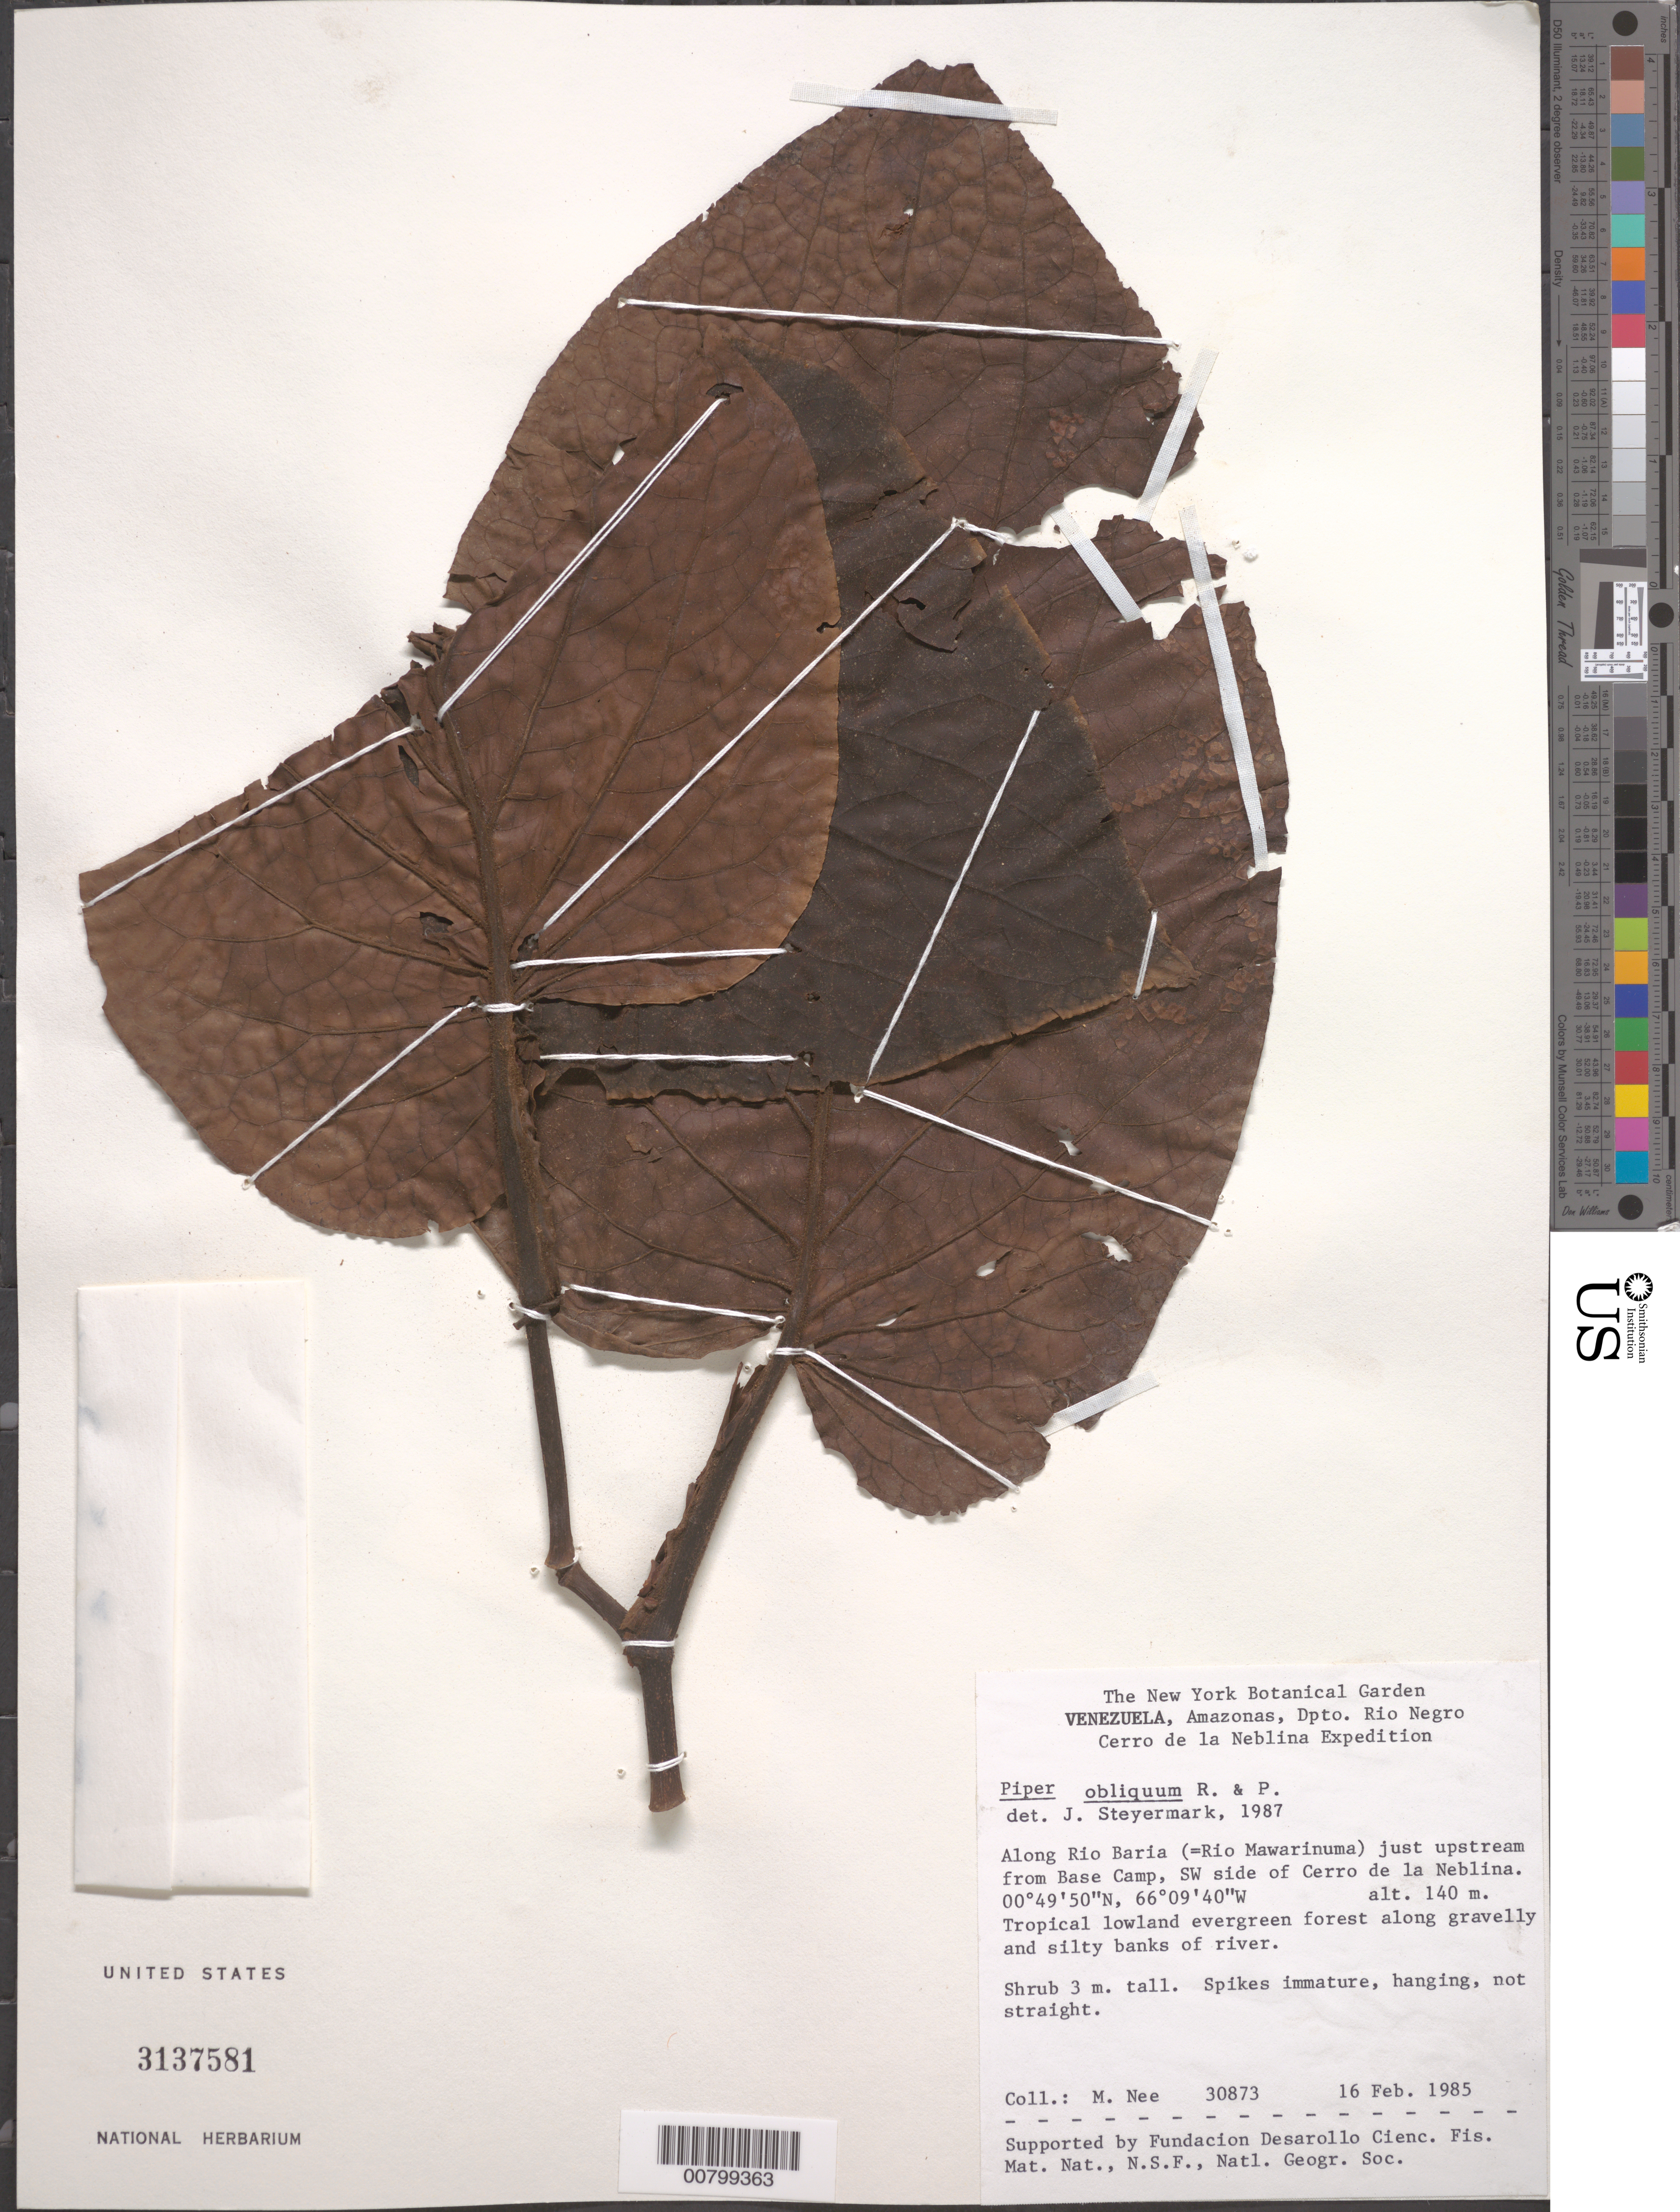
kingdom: Plantae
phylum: Tracheophyta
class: Magnoliopsida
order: Piperales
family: Piperaceae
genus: Piper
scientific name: Piper obliquum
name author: Ruiz & Pav.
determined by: Steyermark, Julian A., (VEN)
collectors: M. Nee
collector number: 30873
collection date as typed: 16-Feb-85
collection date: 1985-02-16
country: Venezuela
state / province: Amazonas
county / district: Río Negro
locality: Río Baria (Río Mawarinuma) just upstream from Base Camp, SW side of Cerro de la Neblina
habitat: Tropical lowland evergreen forest along gravelly, silty banks of river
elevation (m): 140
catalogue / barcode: US 3137581